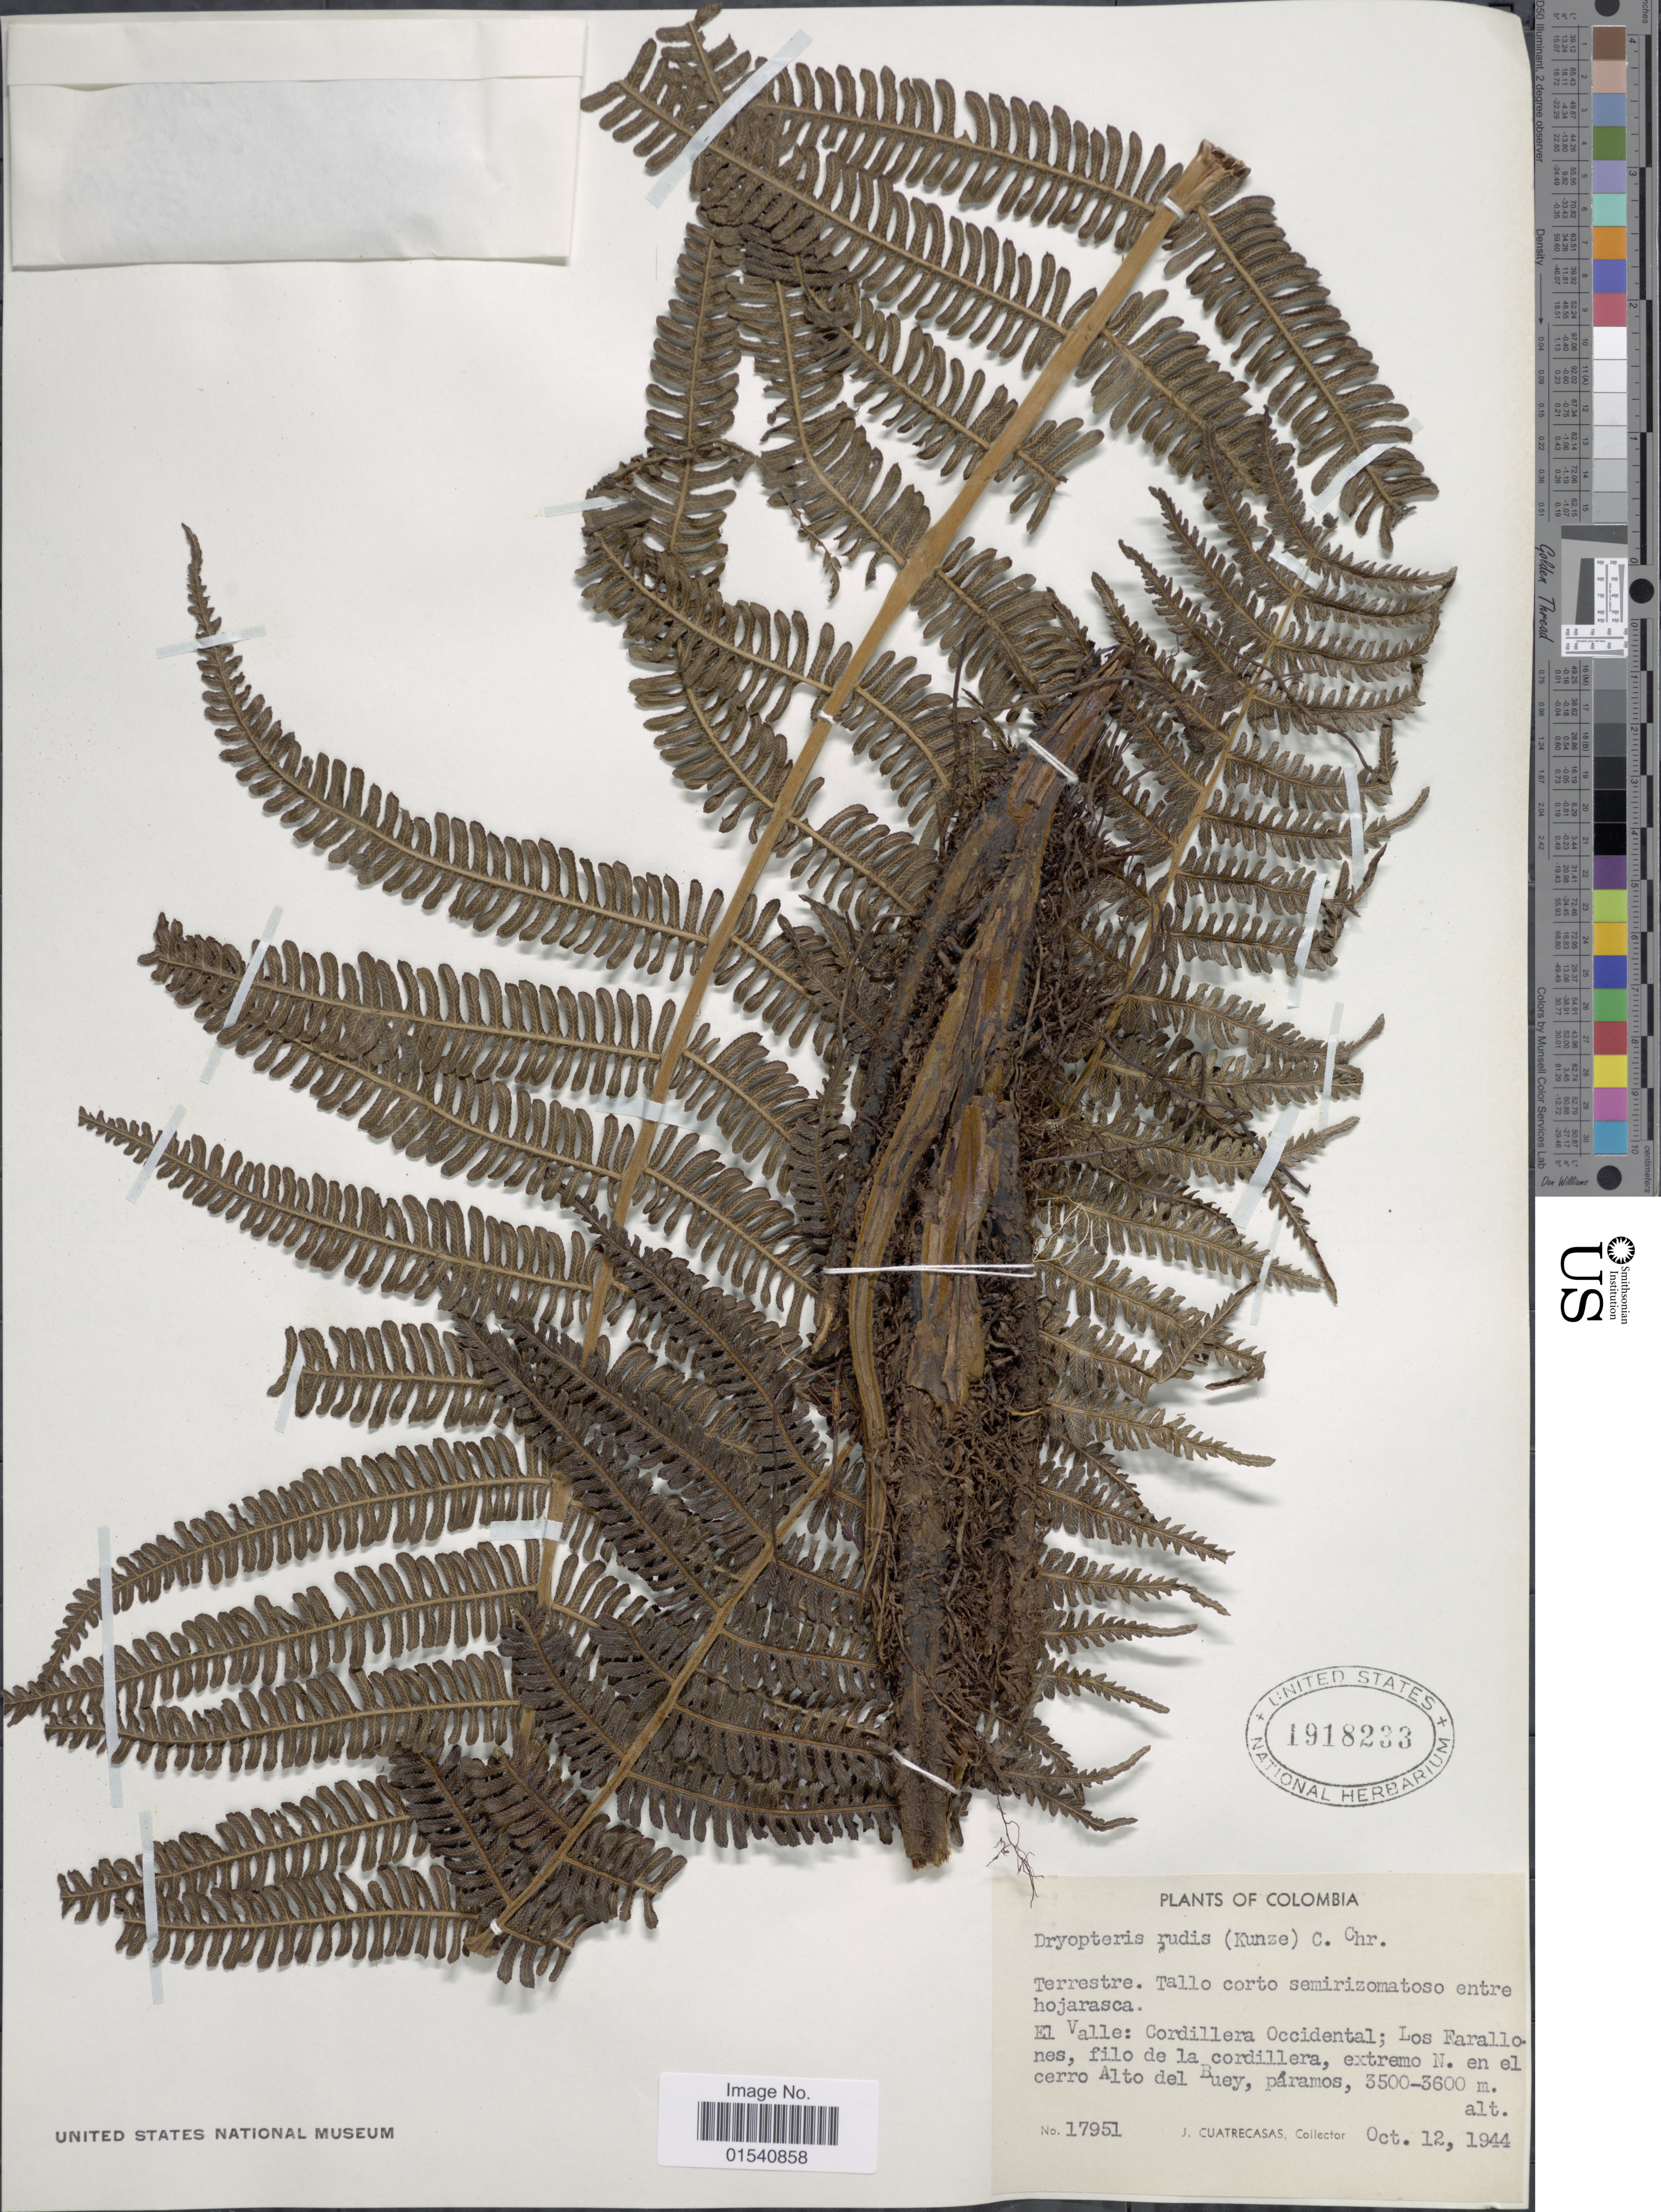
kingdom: Plantae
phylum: Tracheophyta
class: Polypodiopsida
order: Polypodiales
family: Thelypteridaceae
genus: Amauropelta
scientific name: Amauropelta rudis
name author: (Kunze) Pic. Serm.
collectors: J. Cuatrecasas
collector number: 17951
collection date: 1944-10-12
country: Colombia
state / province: Valle del Cauca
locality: El Valle: Cordillera Occidental; Los Farallones, filo de la cordillera, extremo N en el cerro Alto del Buey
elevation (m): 3500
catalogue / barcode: US 1918233